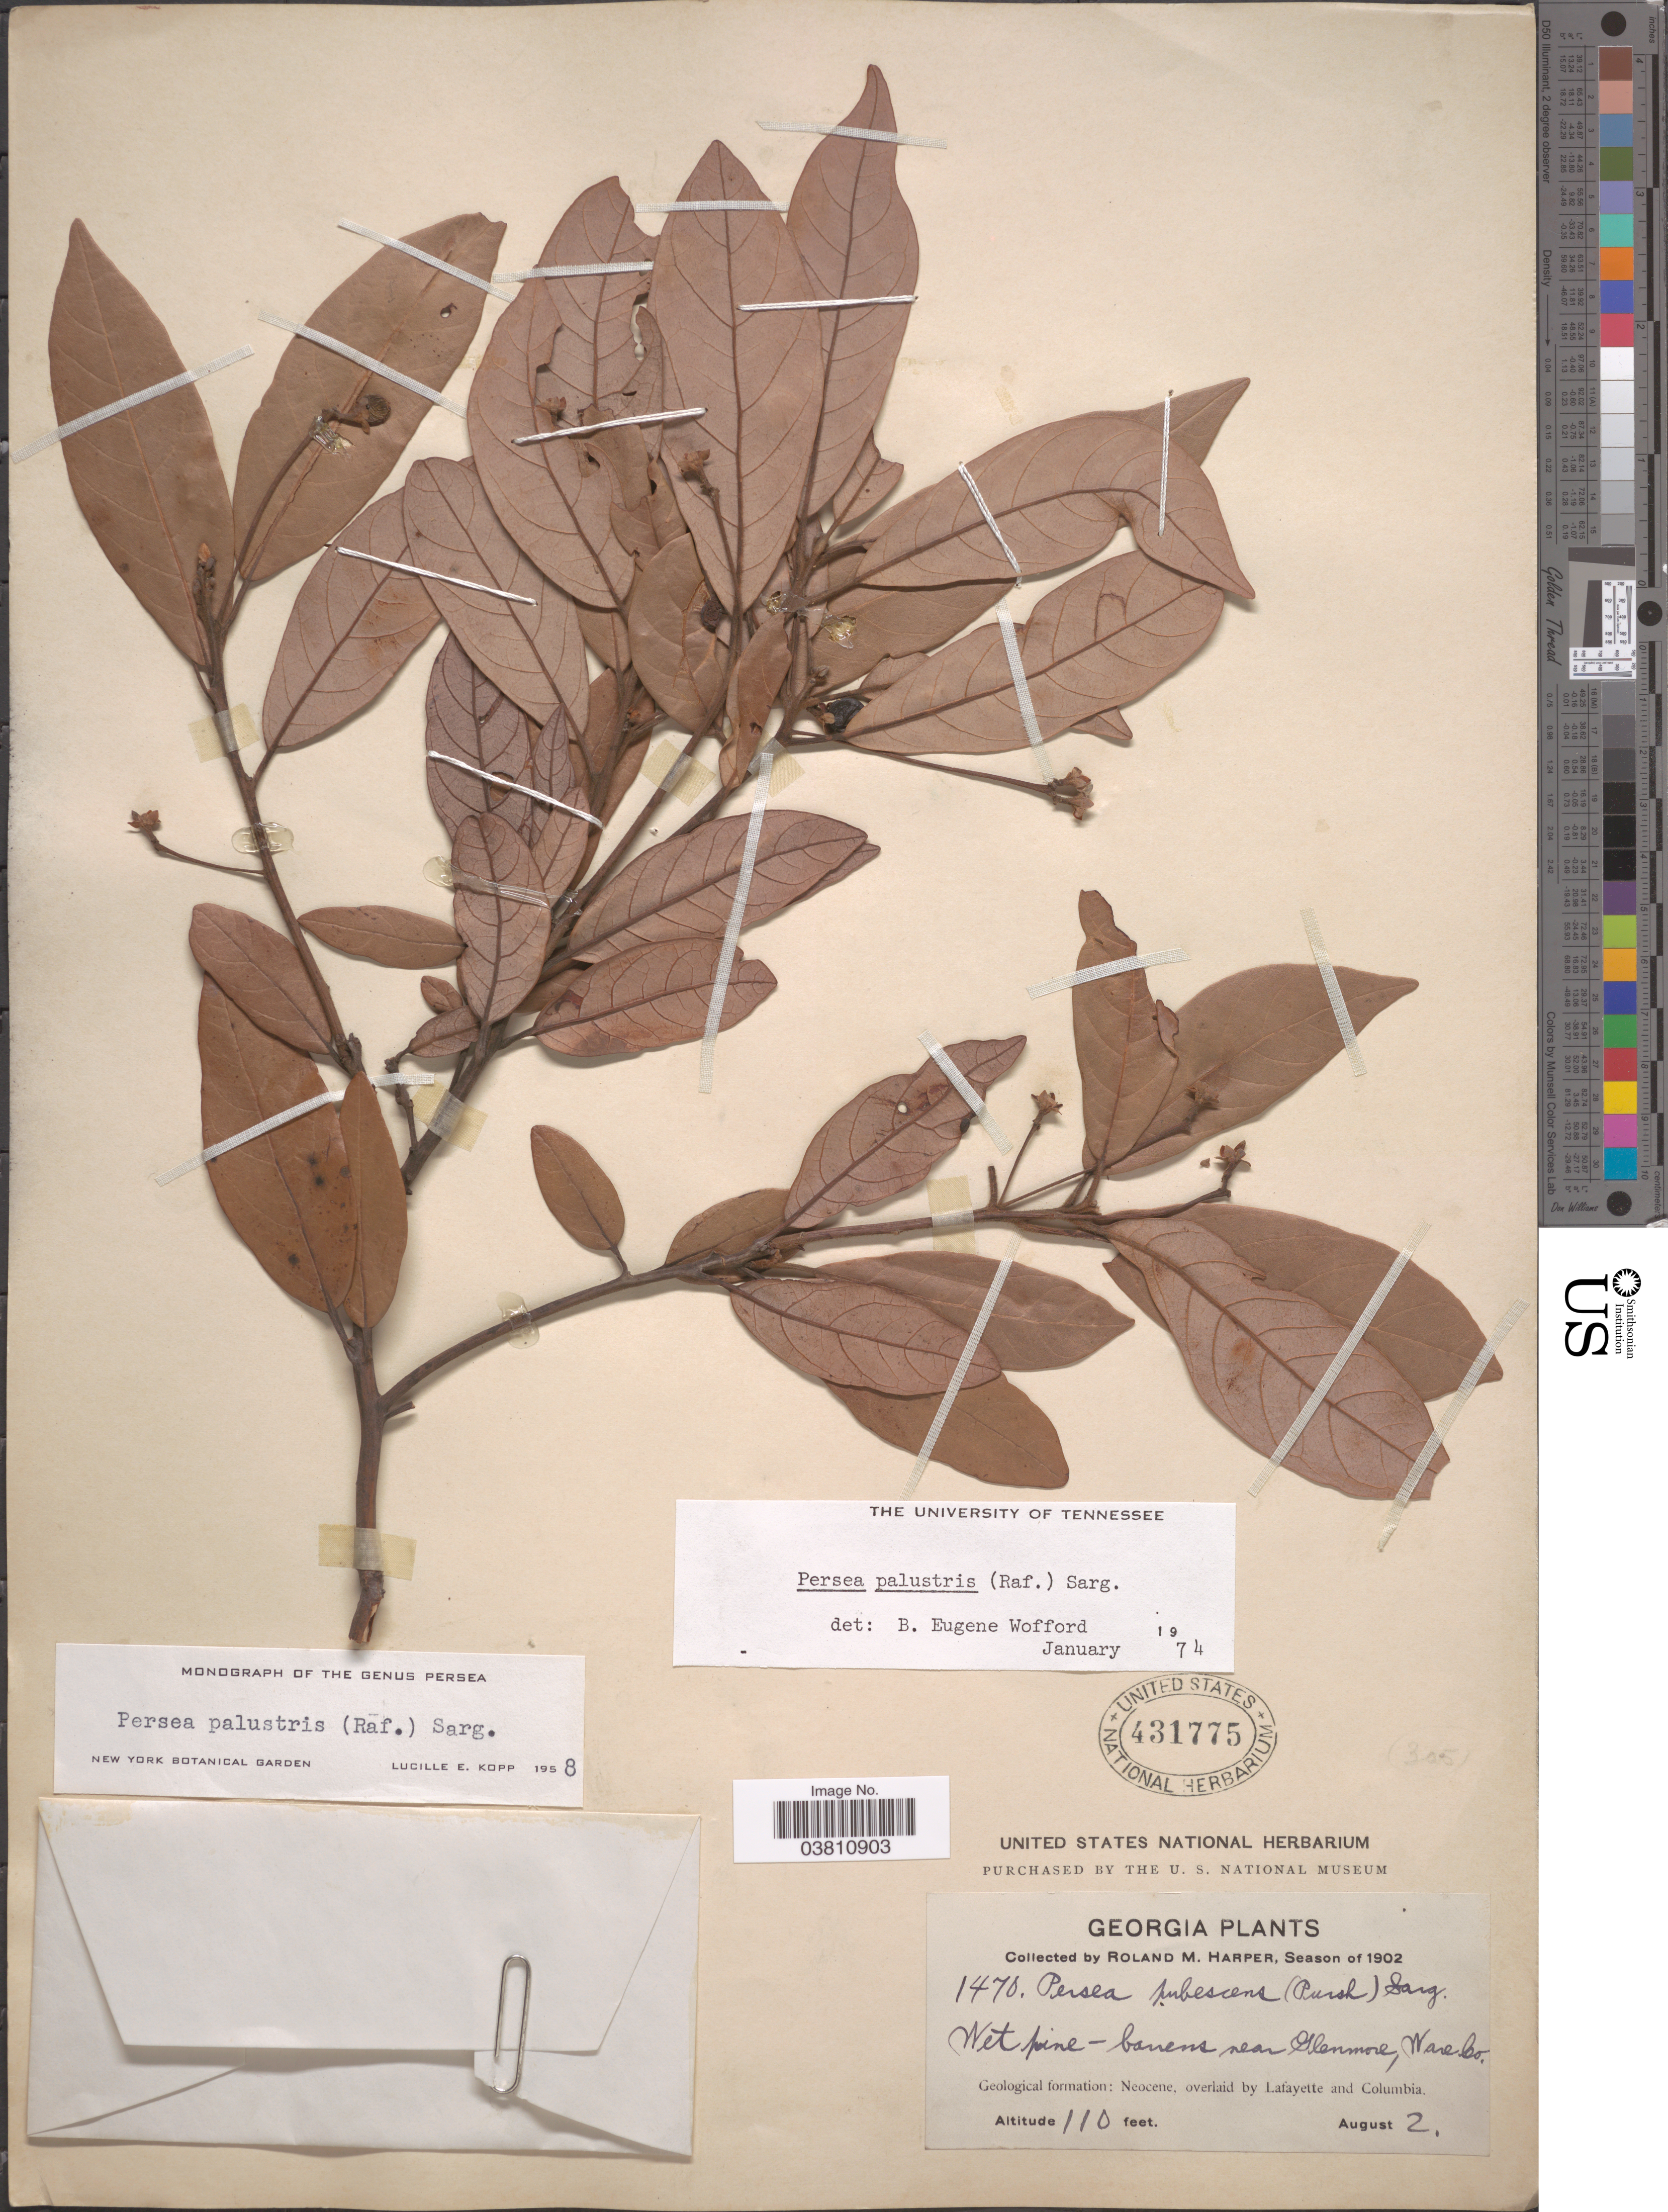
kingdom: Plantae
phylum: Tracheophyta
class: Magnoliopsida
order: Laurales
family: Lauraceae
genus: Persea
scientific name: Persea palustris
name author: (Raf.) Sarg.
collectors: R. M. Harper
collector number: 1470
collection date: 1902-08-02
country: United States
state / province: Georgia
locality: Barrens near Glenmore, Ware Co. Geological formation: Neocene, overlaid by Lafayette and Columbia.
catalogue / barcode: US 431775